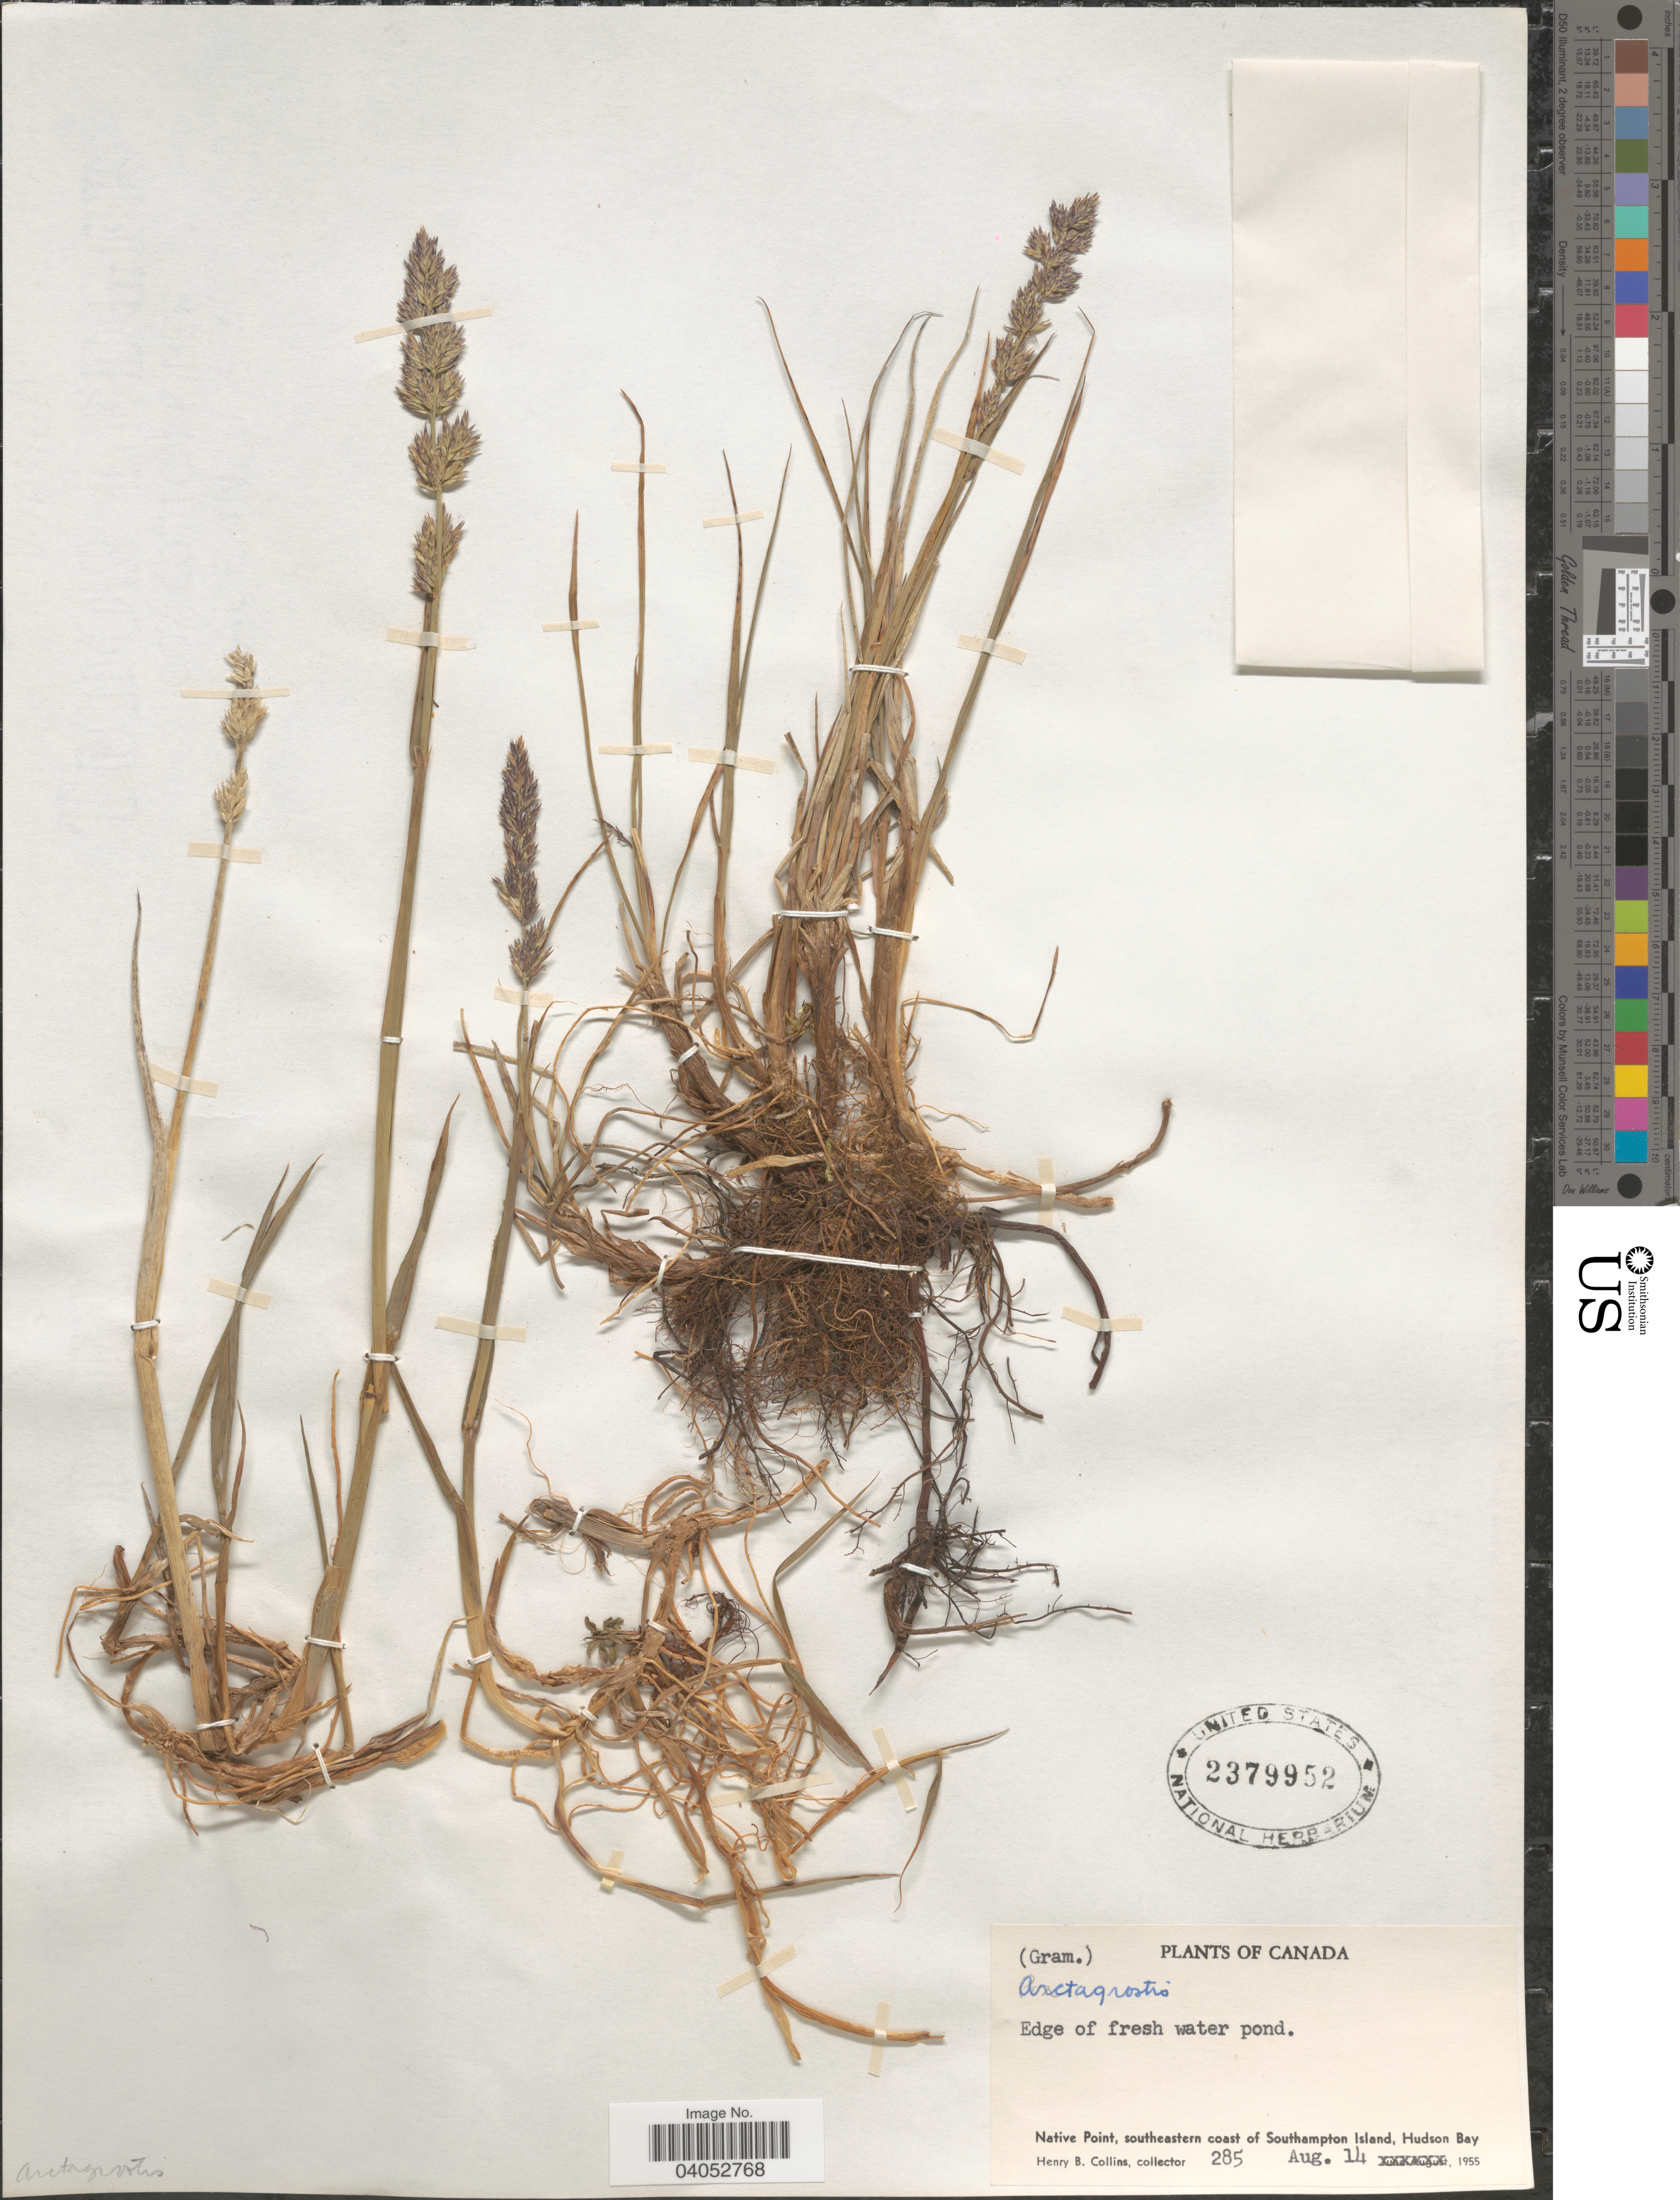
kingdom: Plantae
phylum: Tracheophyta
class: Liliopsida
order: Poales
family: Poaceae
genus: Arctagrostis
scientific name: Arctagrostis latifolia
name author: (R. Br.) Griseb.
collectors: H. Collins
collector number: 285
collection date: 1955-08-14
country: Canada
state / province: Nunavut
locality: Native Point, southeastern coast of Southampton Island, Hudson Bay.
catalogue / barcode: US 2379952